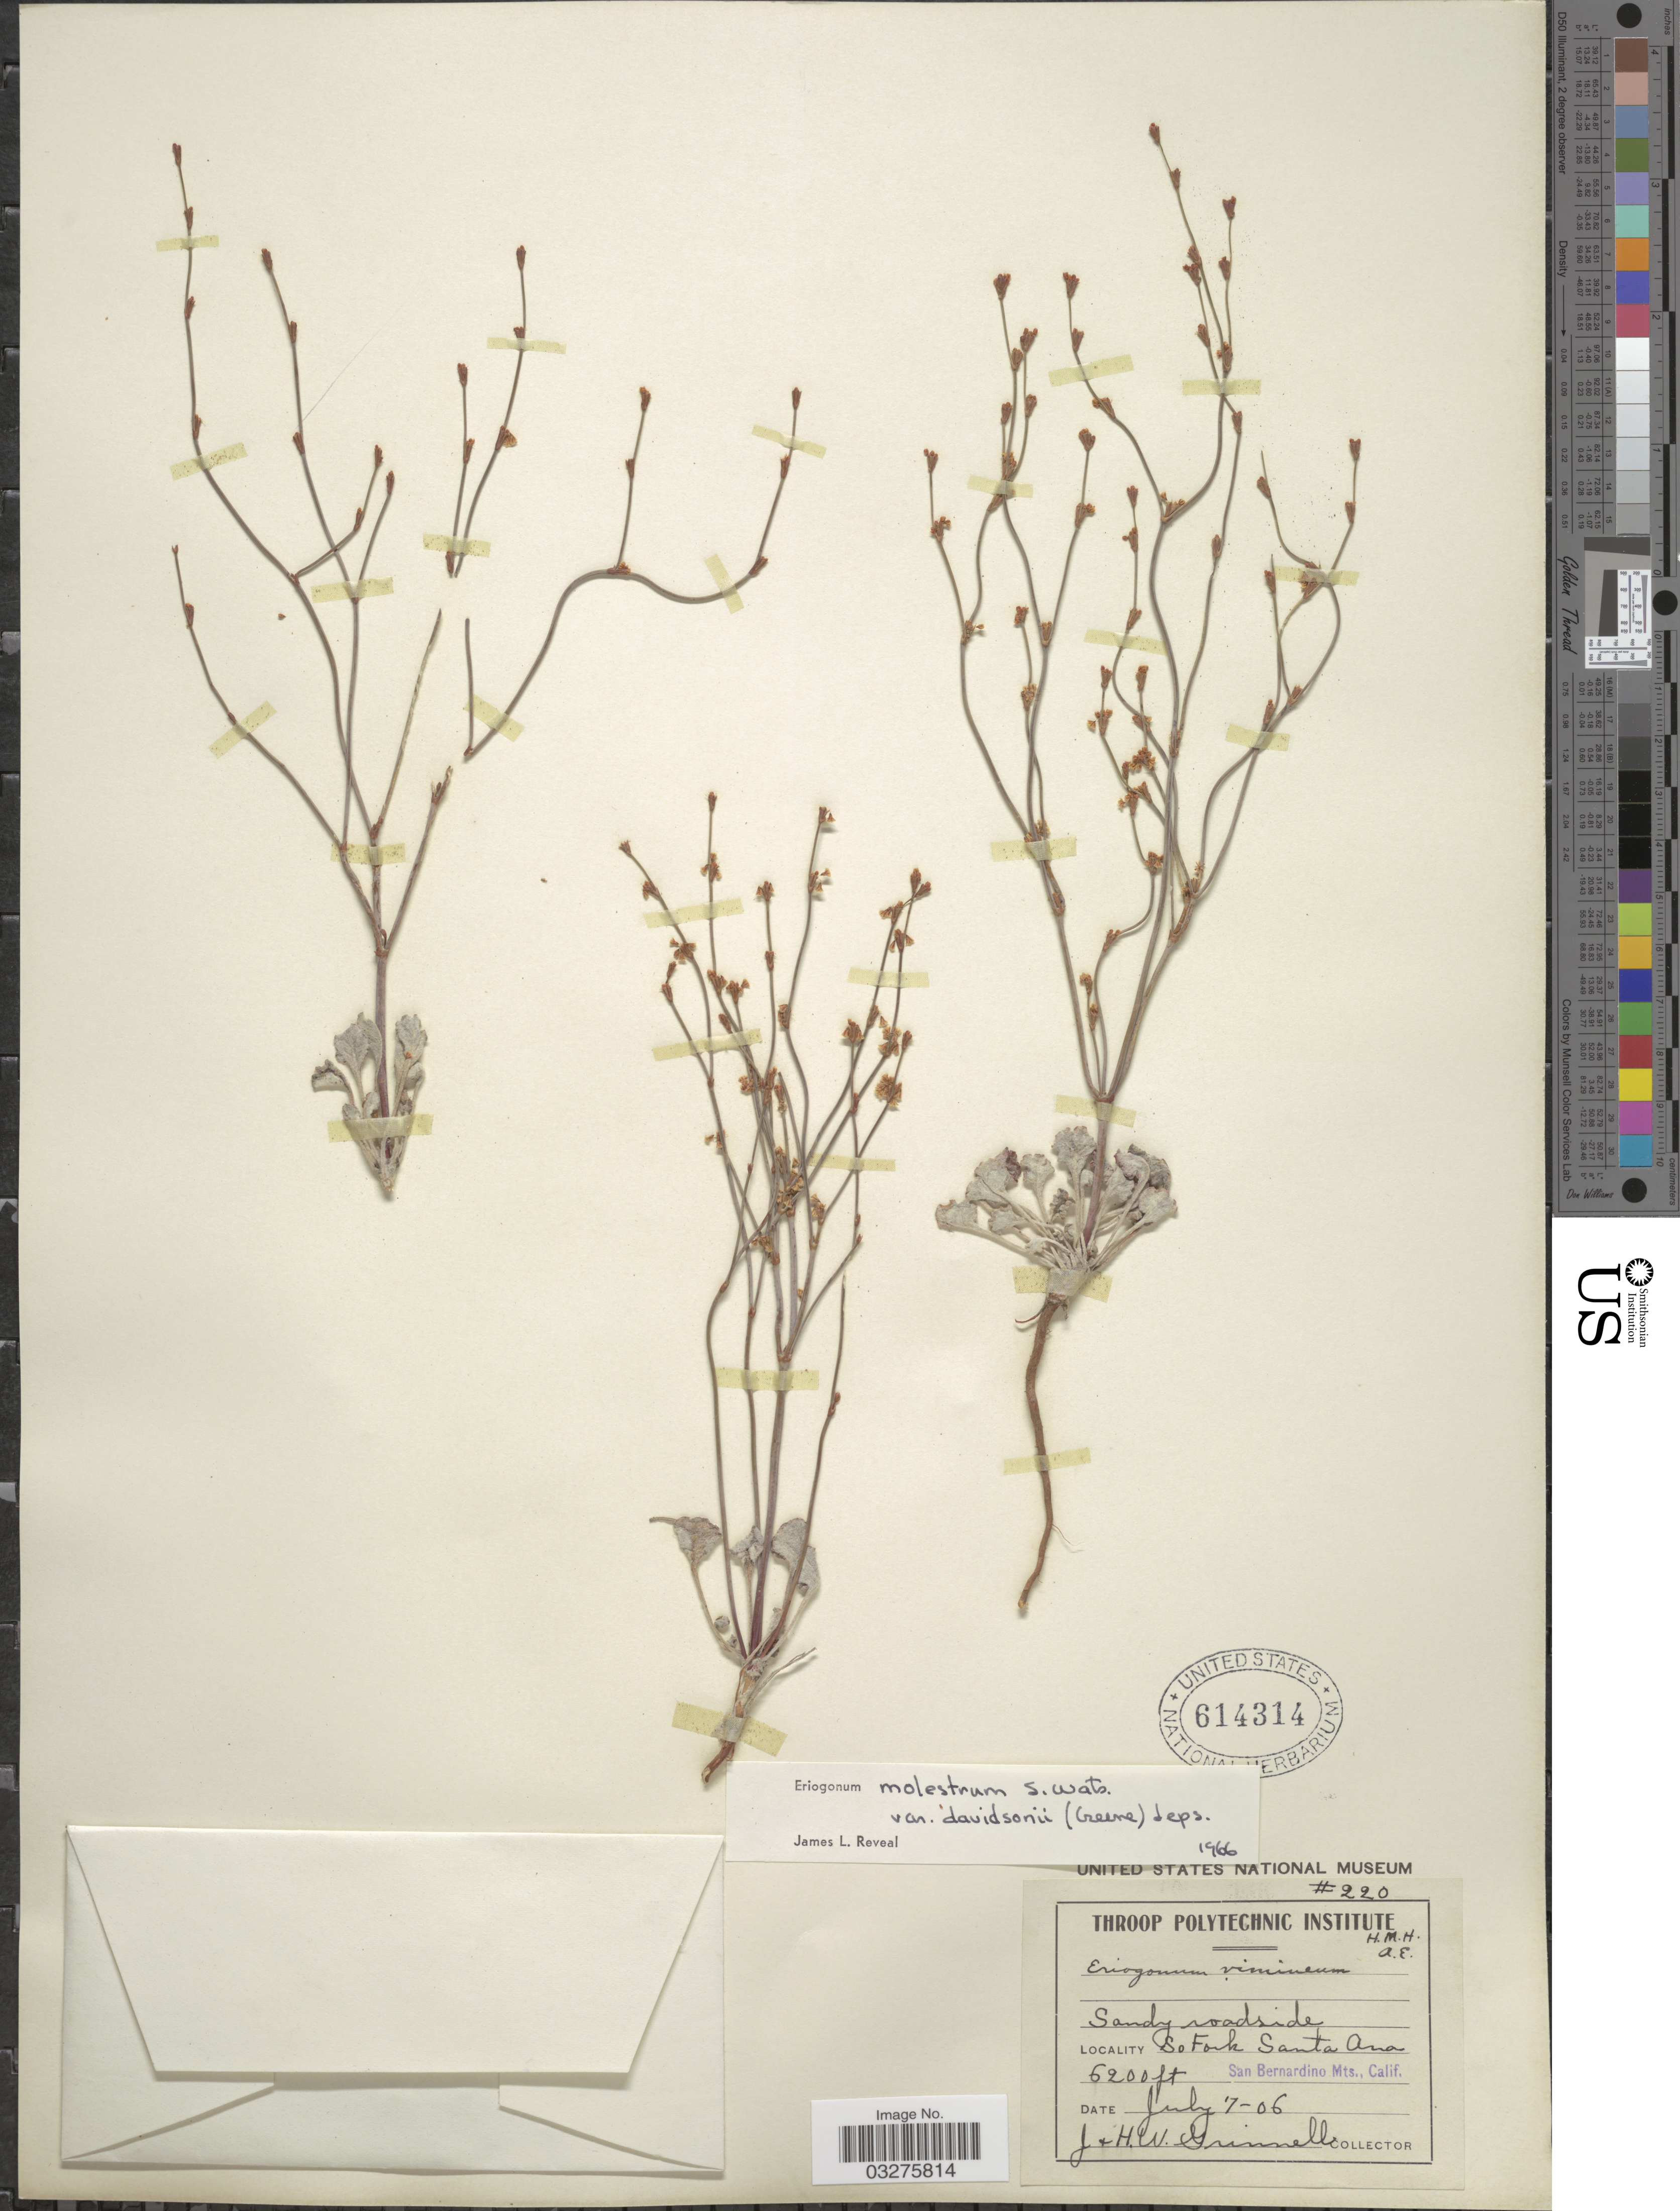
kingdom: Plantae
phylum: Tracheophyta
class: Magnoliopsida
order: Caryophyllales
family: Polygonaceae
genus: Eriogonum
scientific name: Eriogonum davidsonii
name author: Greene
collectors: J. Grinnell & H. Grinnell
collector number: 220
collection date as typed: Transcribed d/m/y: 7/7/6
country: United States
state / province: California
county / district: San Bernardino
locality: So Fork Santa Ana. San Bernardino Mts.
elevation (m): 1890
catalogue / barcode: US 614314